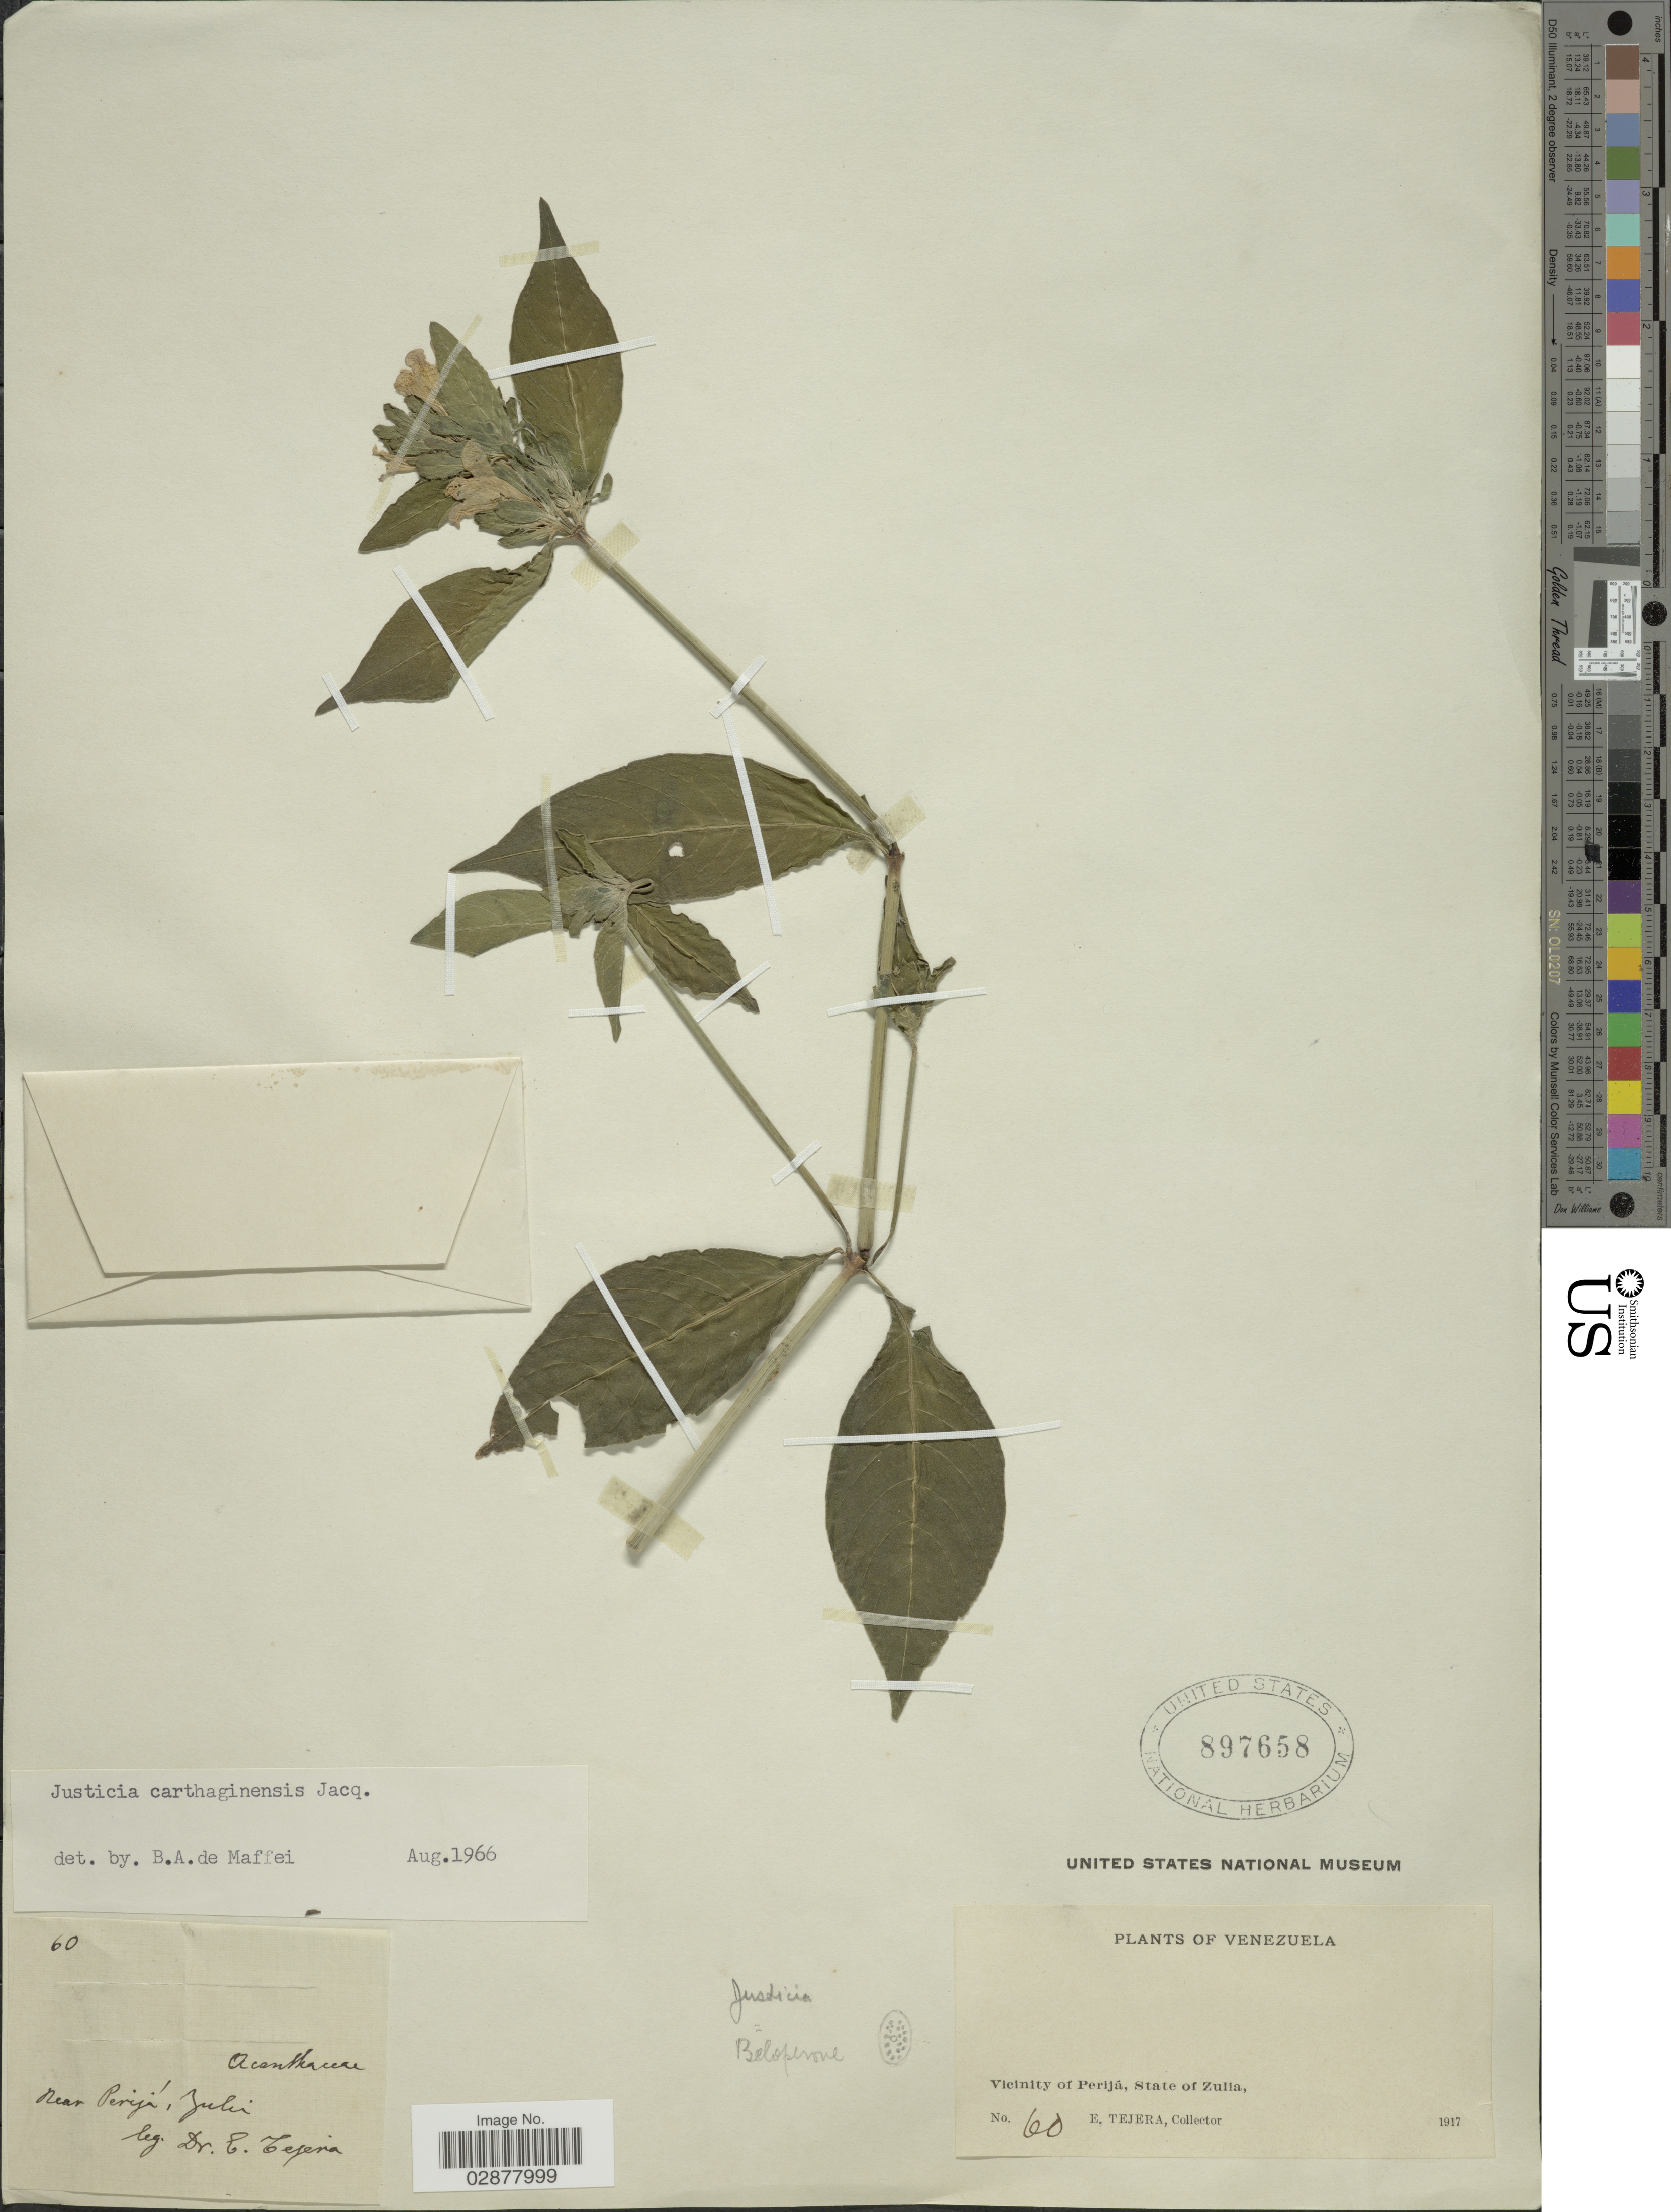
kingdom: Plantae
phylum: Tracheophyta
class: Magnoliopsida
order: Lamiales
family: Acanthaceae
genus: Justicia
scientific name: Justicia carthaginensis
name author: Jacq.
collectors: E. Tejera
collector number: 60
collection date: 1917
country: Venezuela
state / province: Zulia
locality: Near Perijá, Vicinity of Perijá.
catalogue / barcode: US 897658